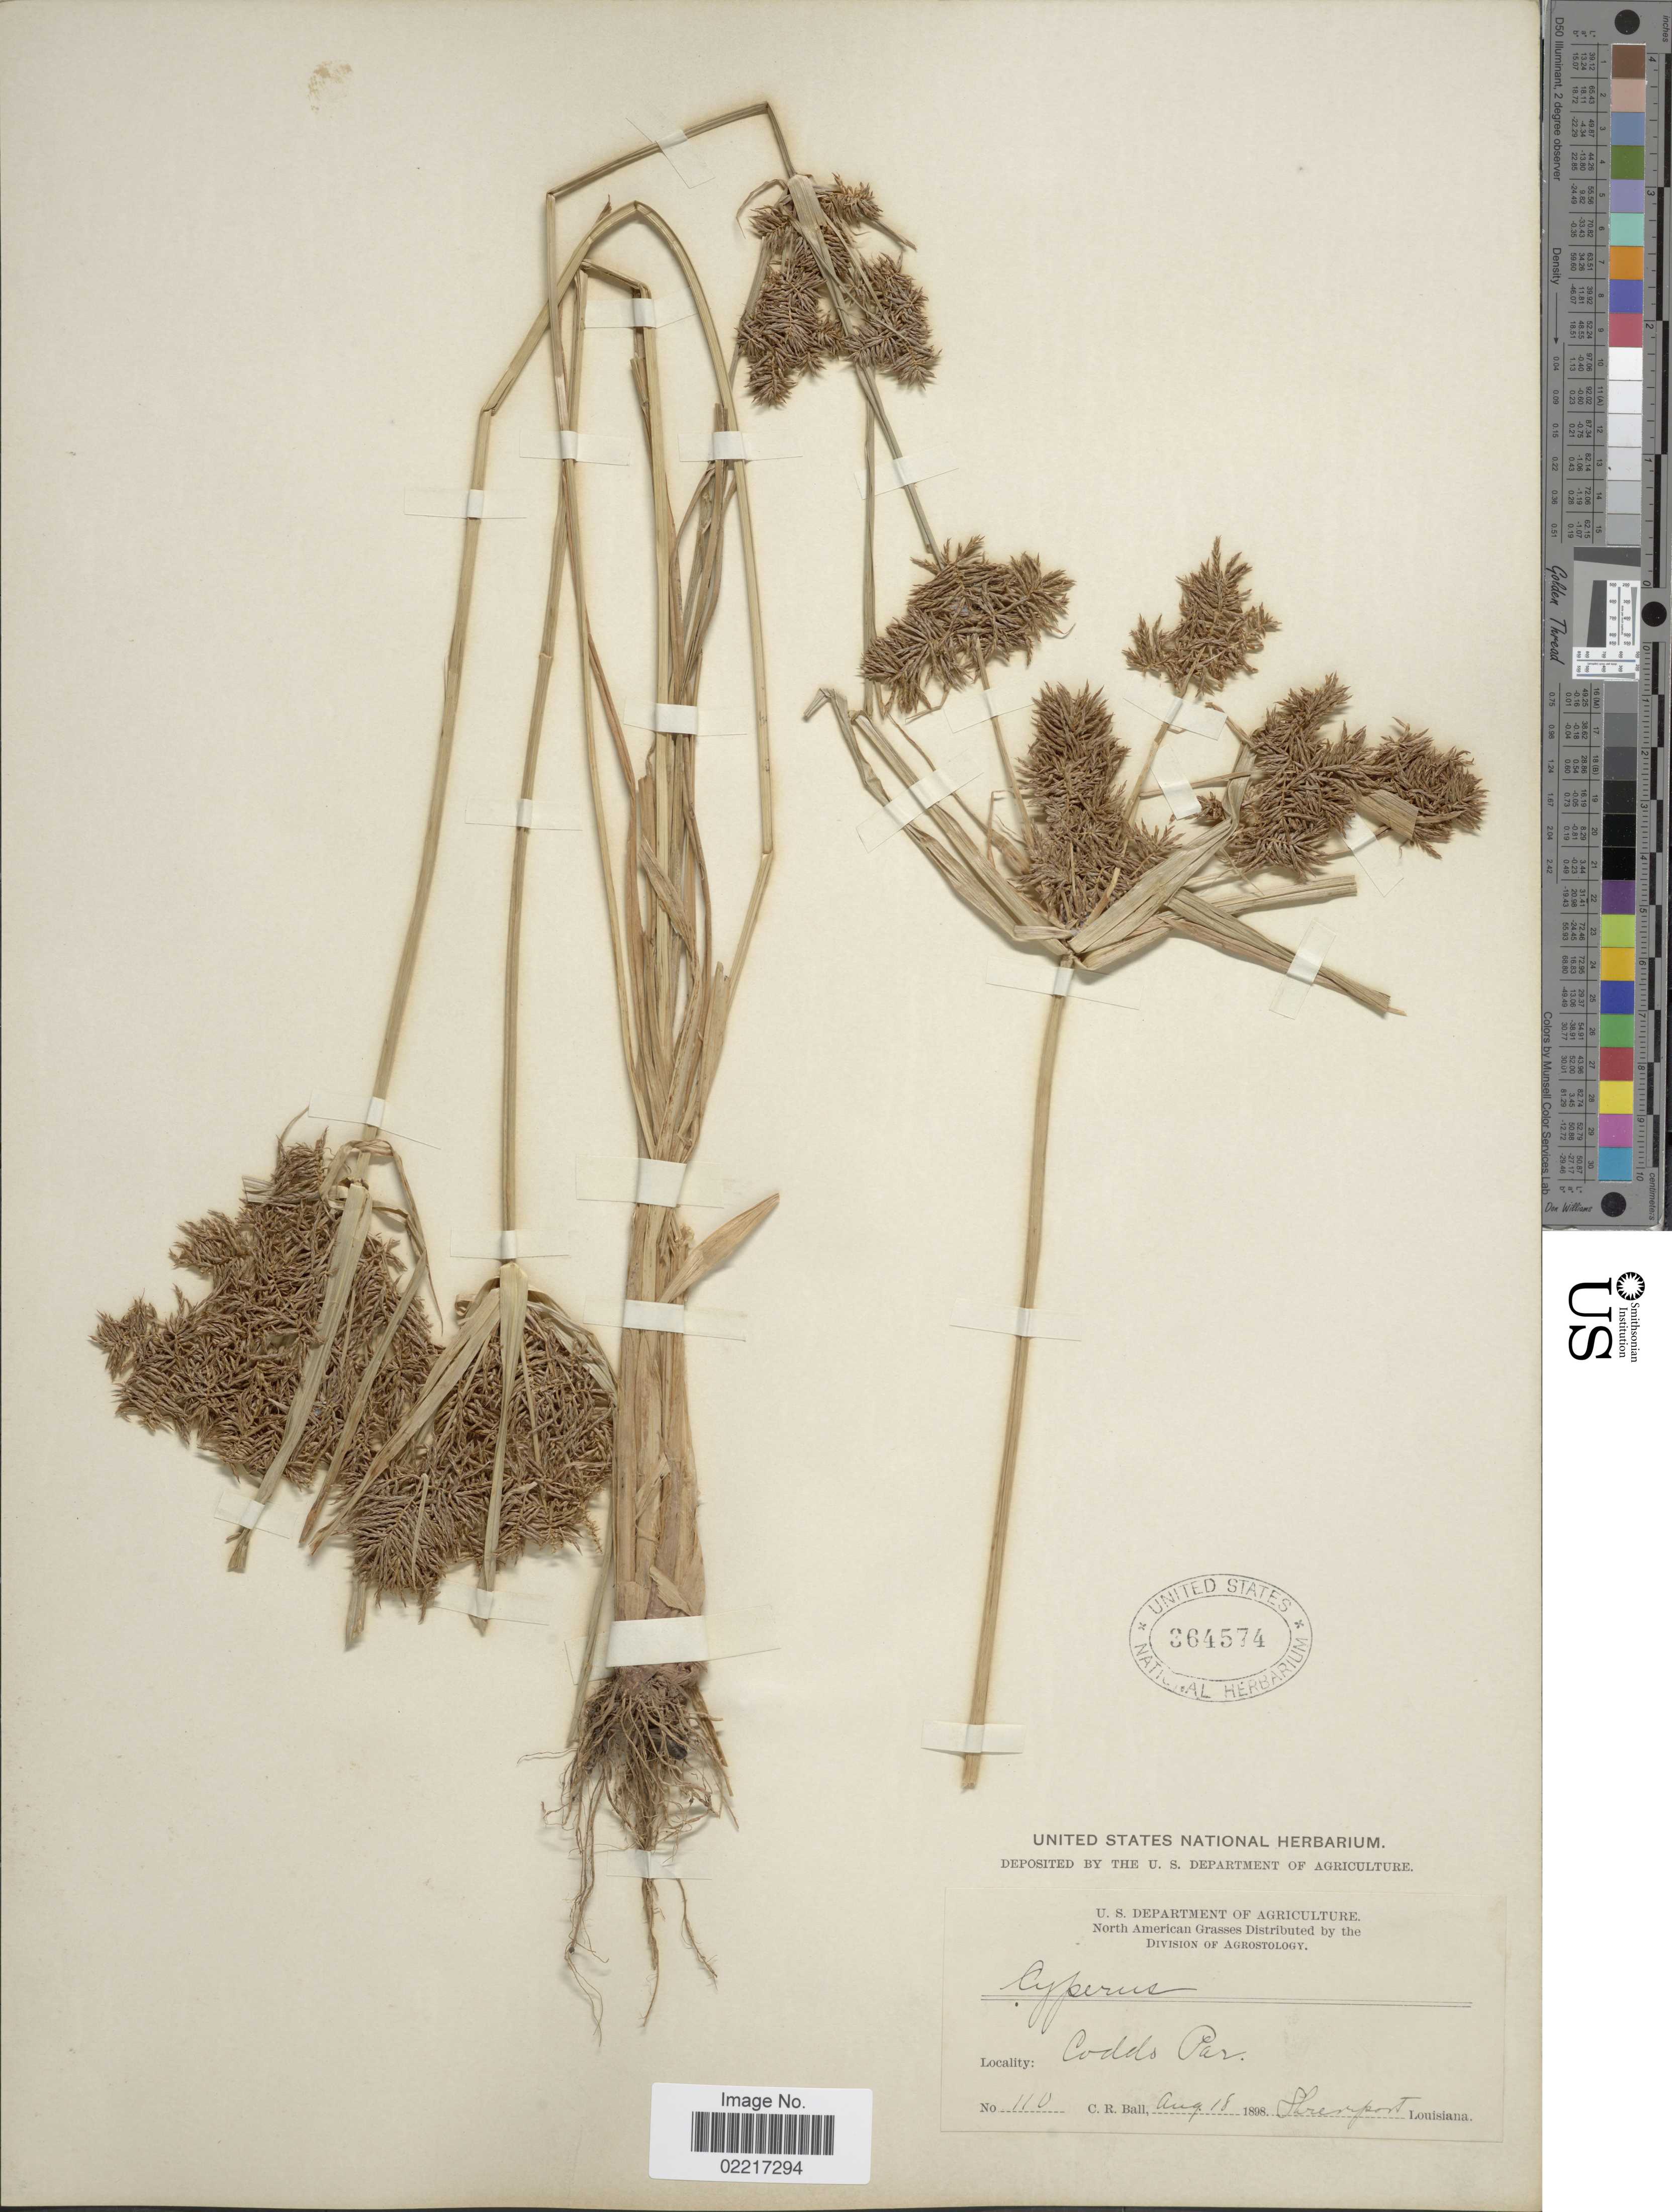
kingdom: Plantae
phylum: Tracheophyta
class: Liliopsida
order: Poales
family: Cyperaceae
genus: Cyperus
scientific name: Cyperus odoratus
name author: L.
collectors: C. R. Ball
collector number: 110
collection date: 1898-08-18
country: United States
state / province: Louisiana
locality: Coddo Par., Shreveport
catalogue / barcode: US 364574